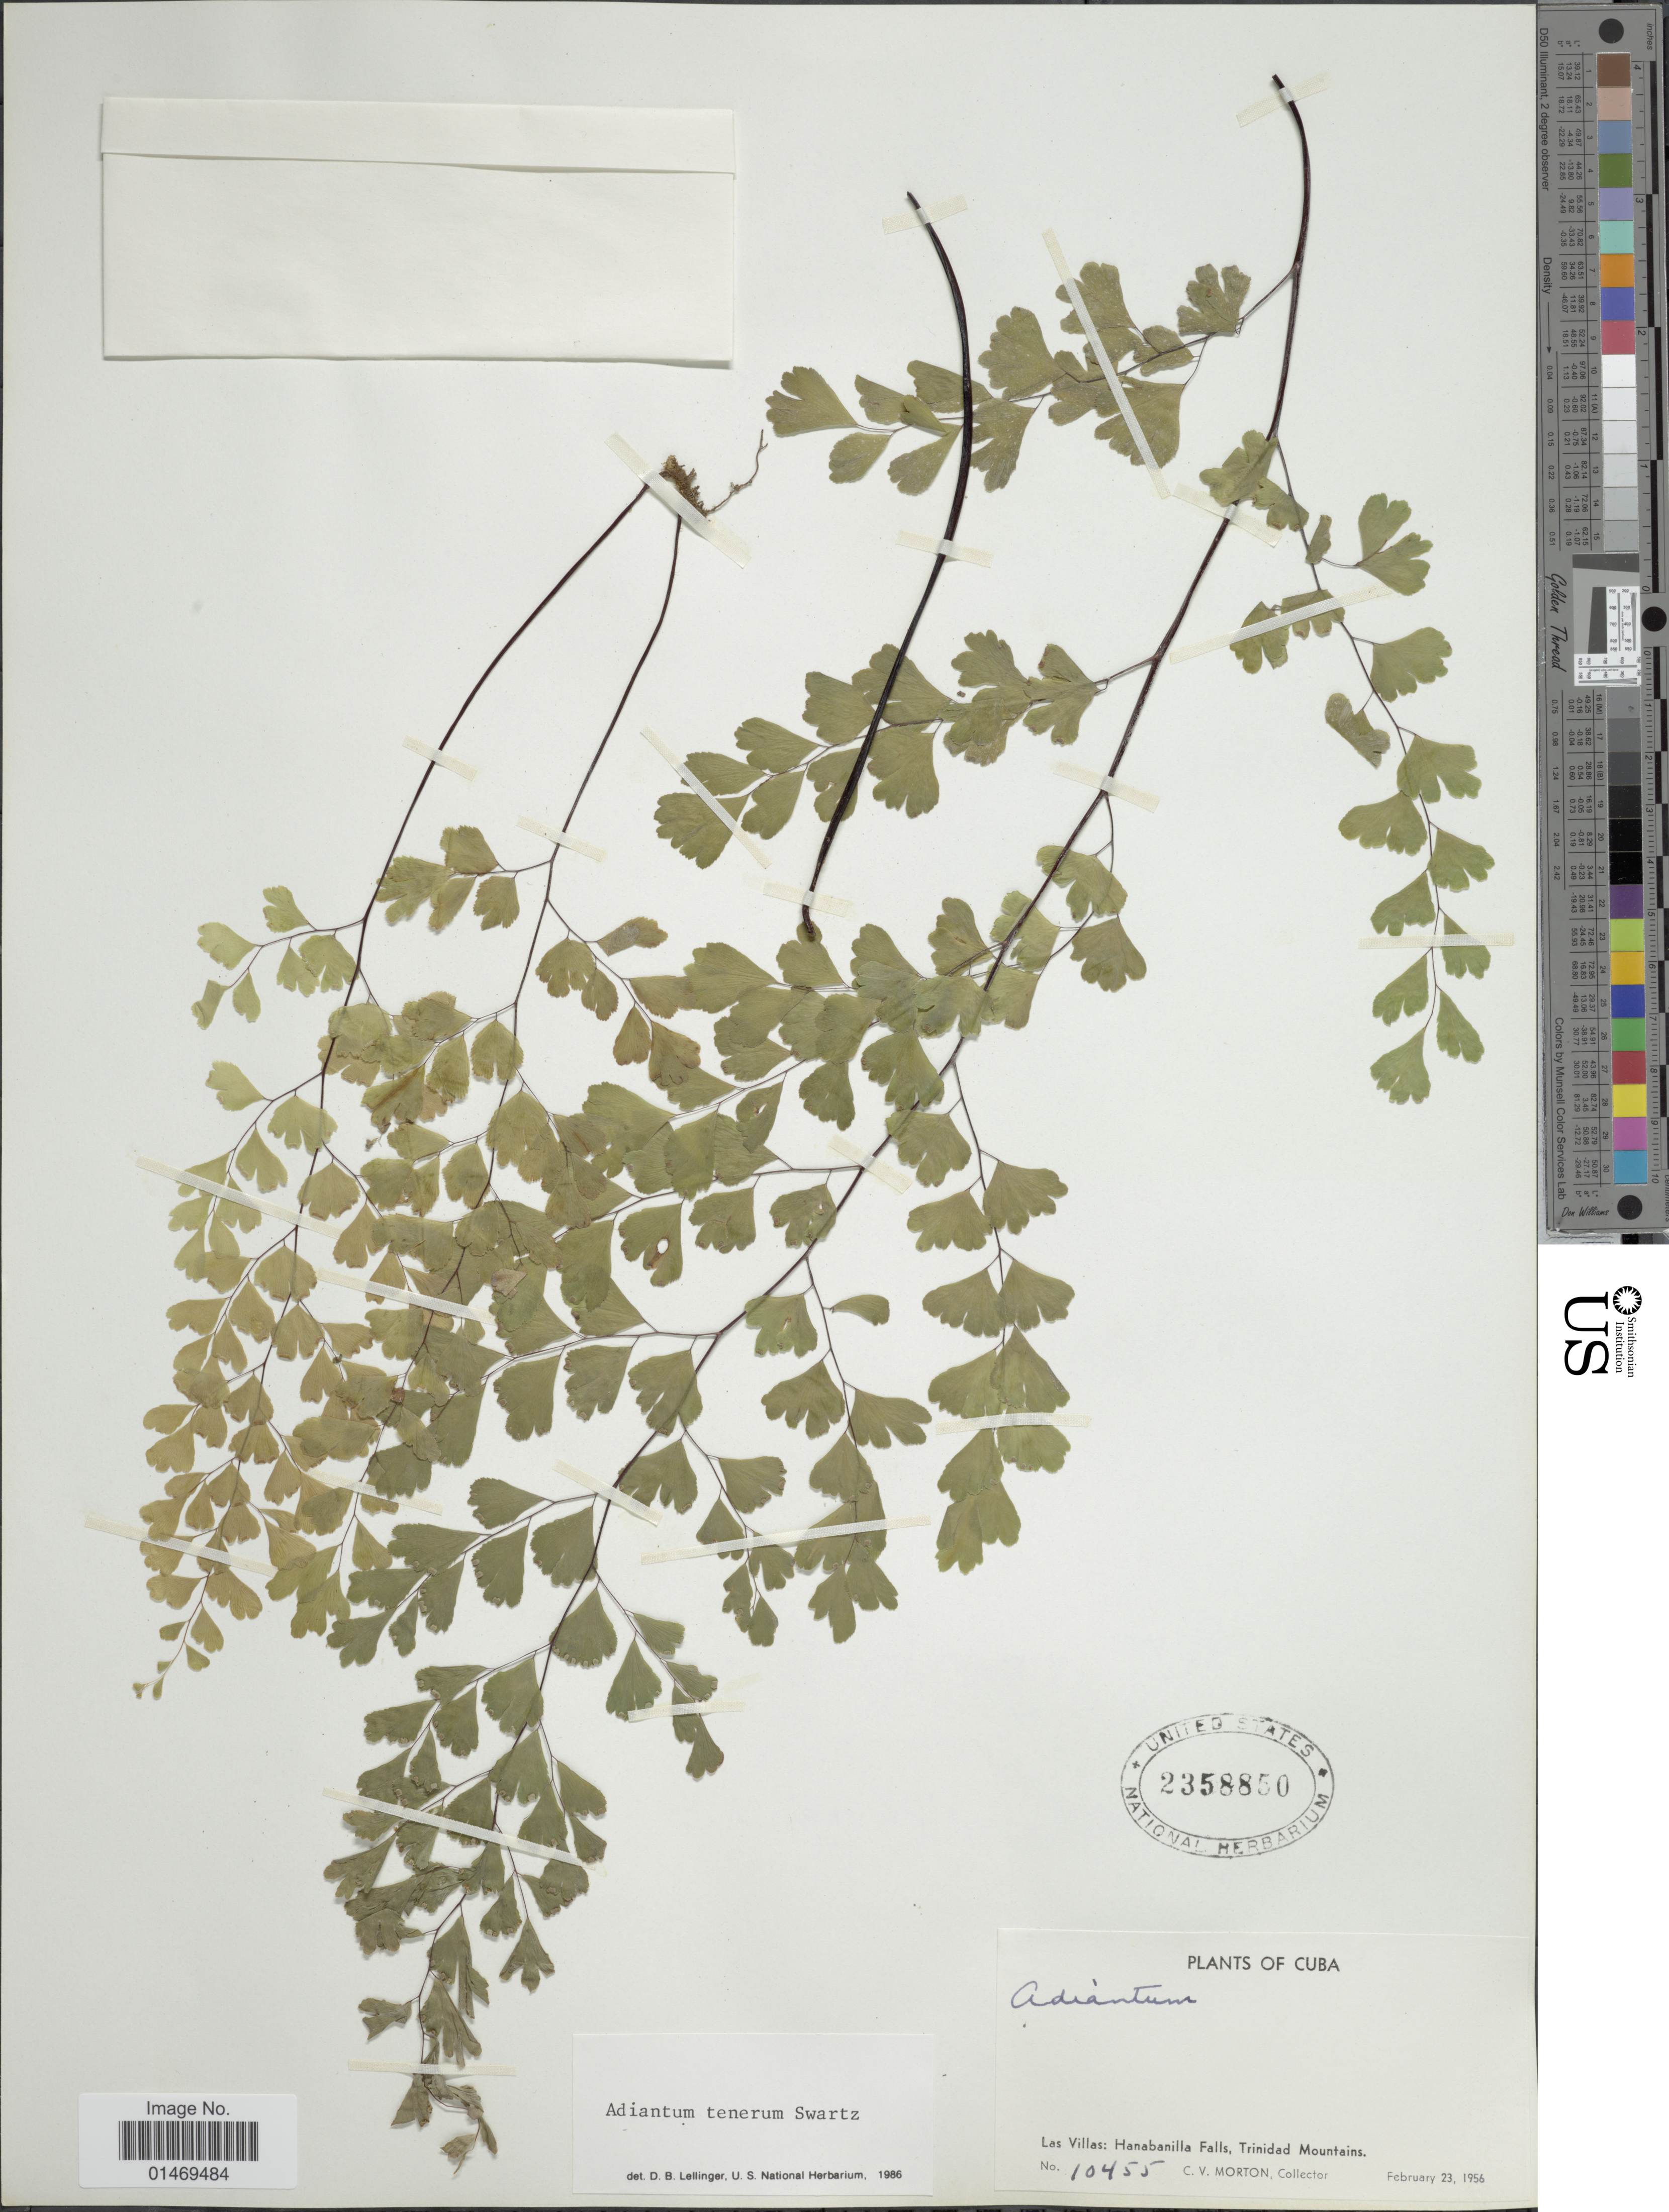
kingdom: Plantae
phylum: Tracheophyta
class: Polypodiopsida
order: Polypodiales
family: Pteridaceae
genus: Adiantum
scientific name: Adiantum tenerum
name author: Sw.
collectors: C. V. Morton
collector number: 10455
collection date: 1956-02-23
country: Cuba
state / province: Las Villas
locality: Hanabanilla Falls, Trinidad Mountains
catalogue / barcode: US 2358850